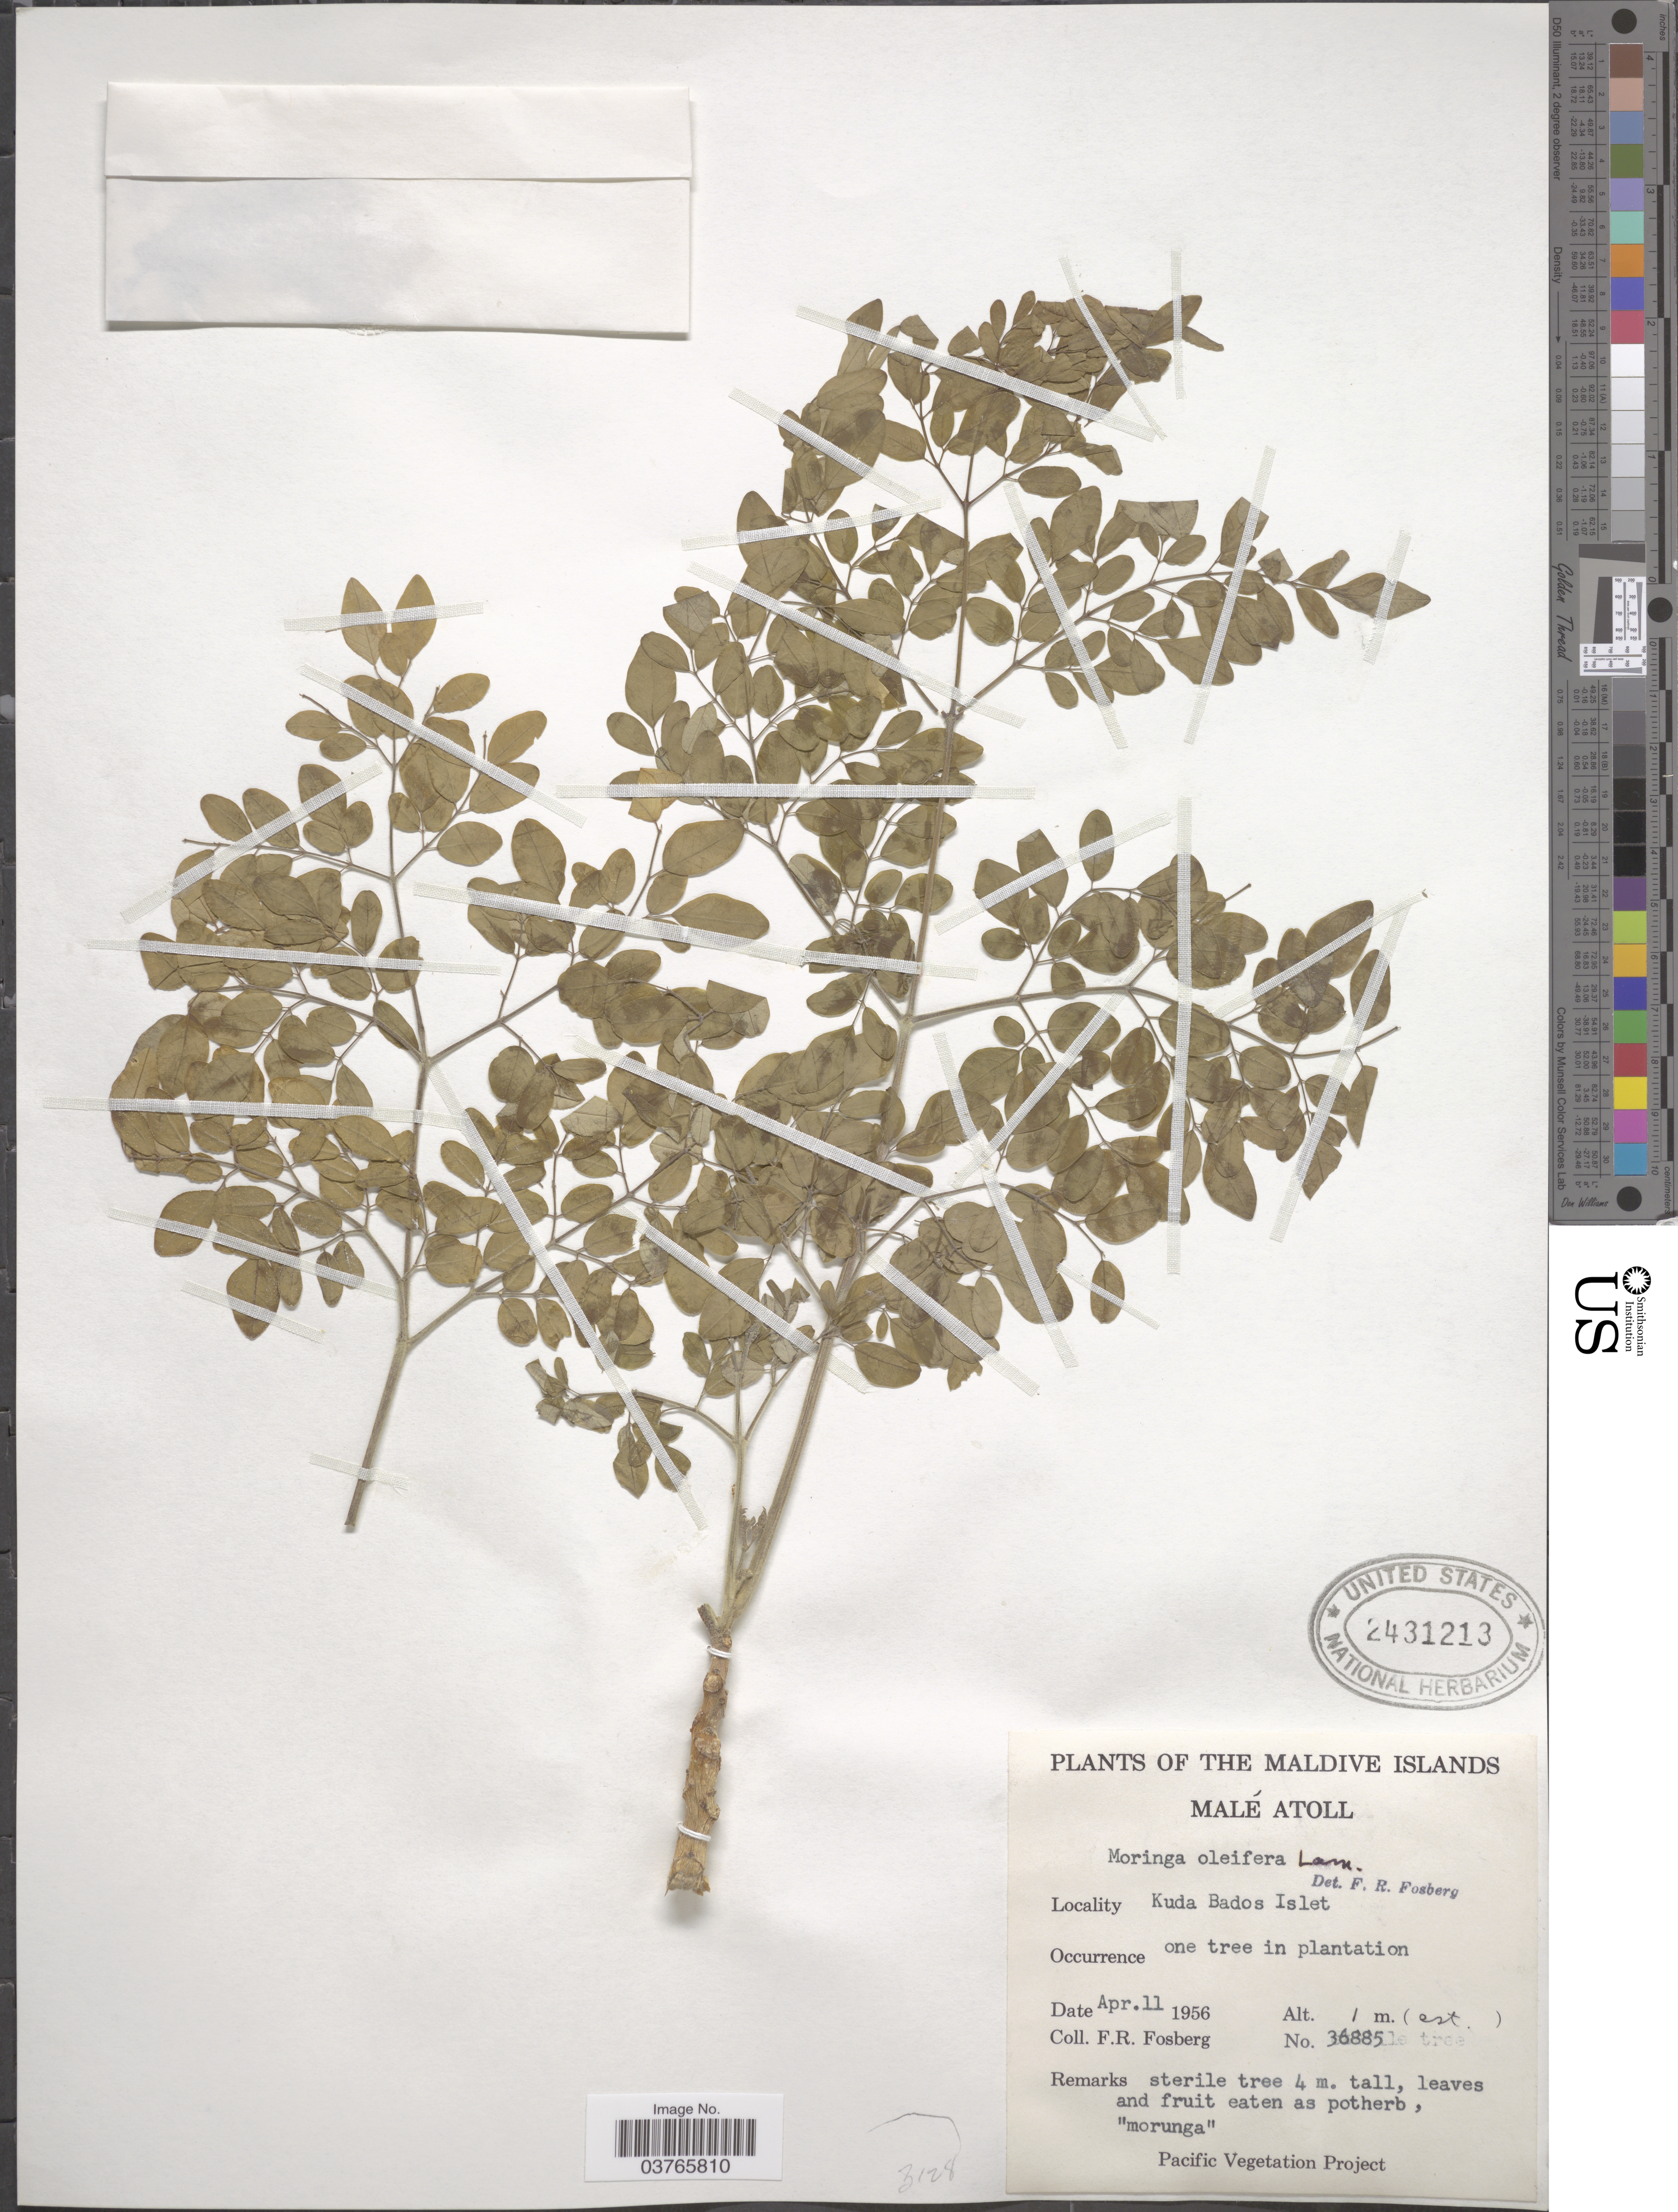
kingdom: Plantae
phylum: Tracheophyta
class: Magnoliopsida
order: Brassicales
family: Moringaceae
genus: Moringa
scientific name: Moringa oleifera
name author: Lam.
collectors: F. R. Fosberg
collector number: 36885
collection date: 1956-04-11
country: Maldive Islands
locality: Malé Atoll. Kuda Bados Islet.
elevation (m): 1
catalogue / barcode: US 2431213